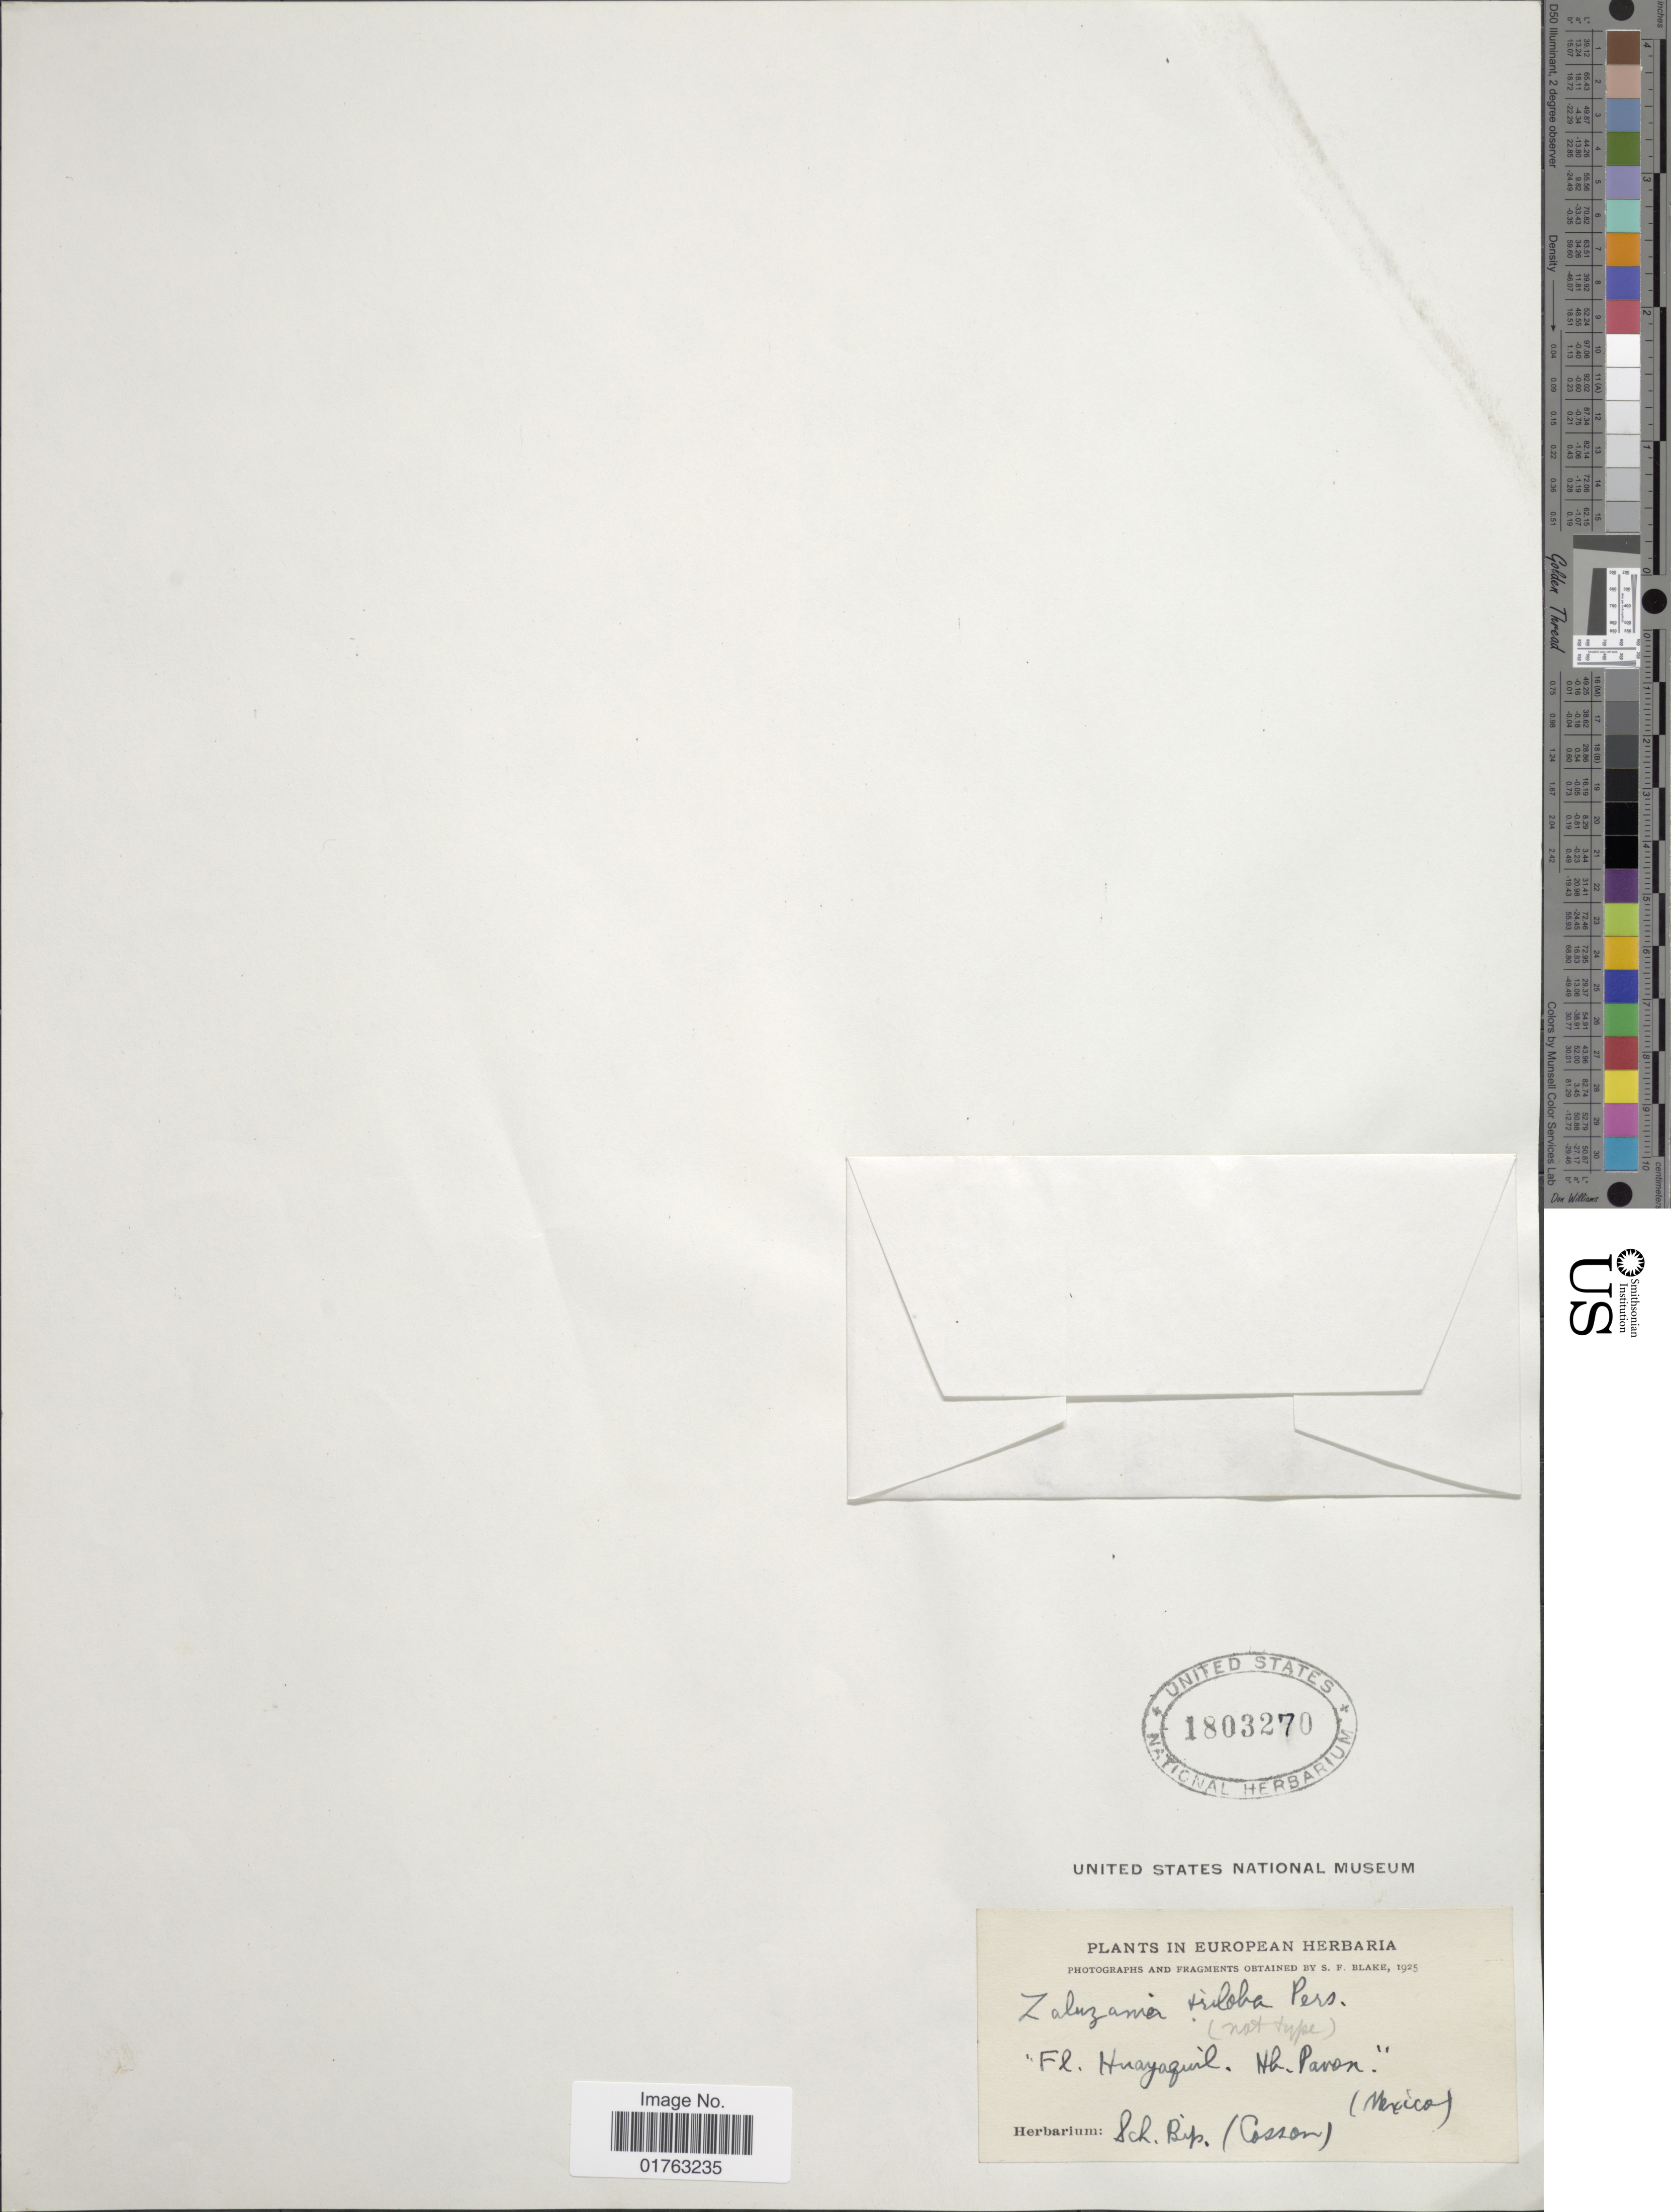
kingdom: Plantae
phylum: Tracheophyta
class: Magnoliopsida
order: Asterales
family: Asteraceae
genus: Zaluzania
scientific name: Zaluzania triloba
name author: (Ortega) Pers.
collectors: ex herb. Sch. Bip.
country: Mexico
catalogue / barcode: US 1803270